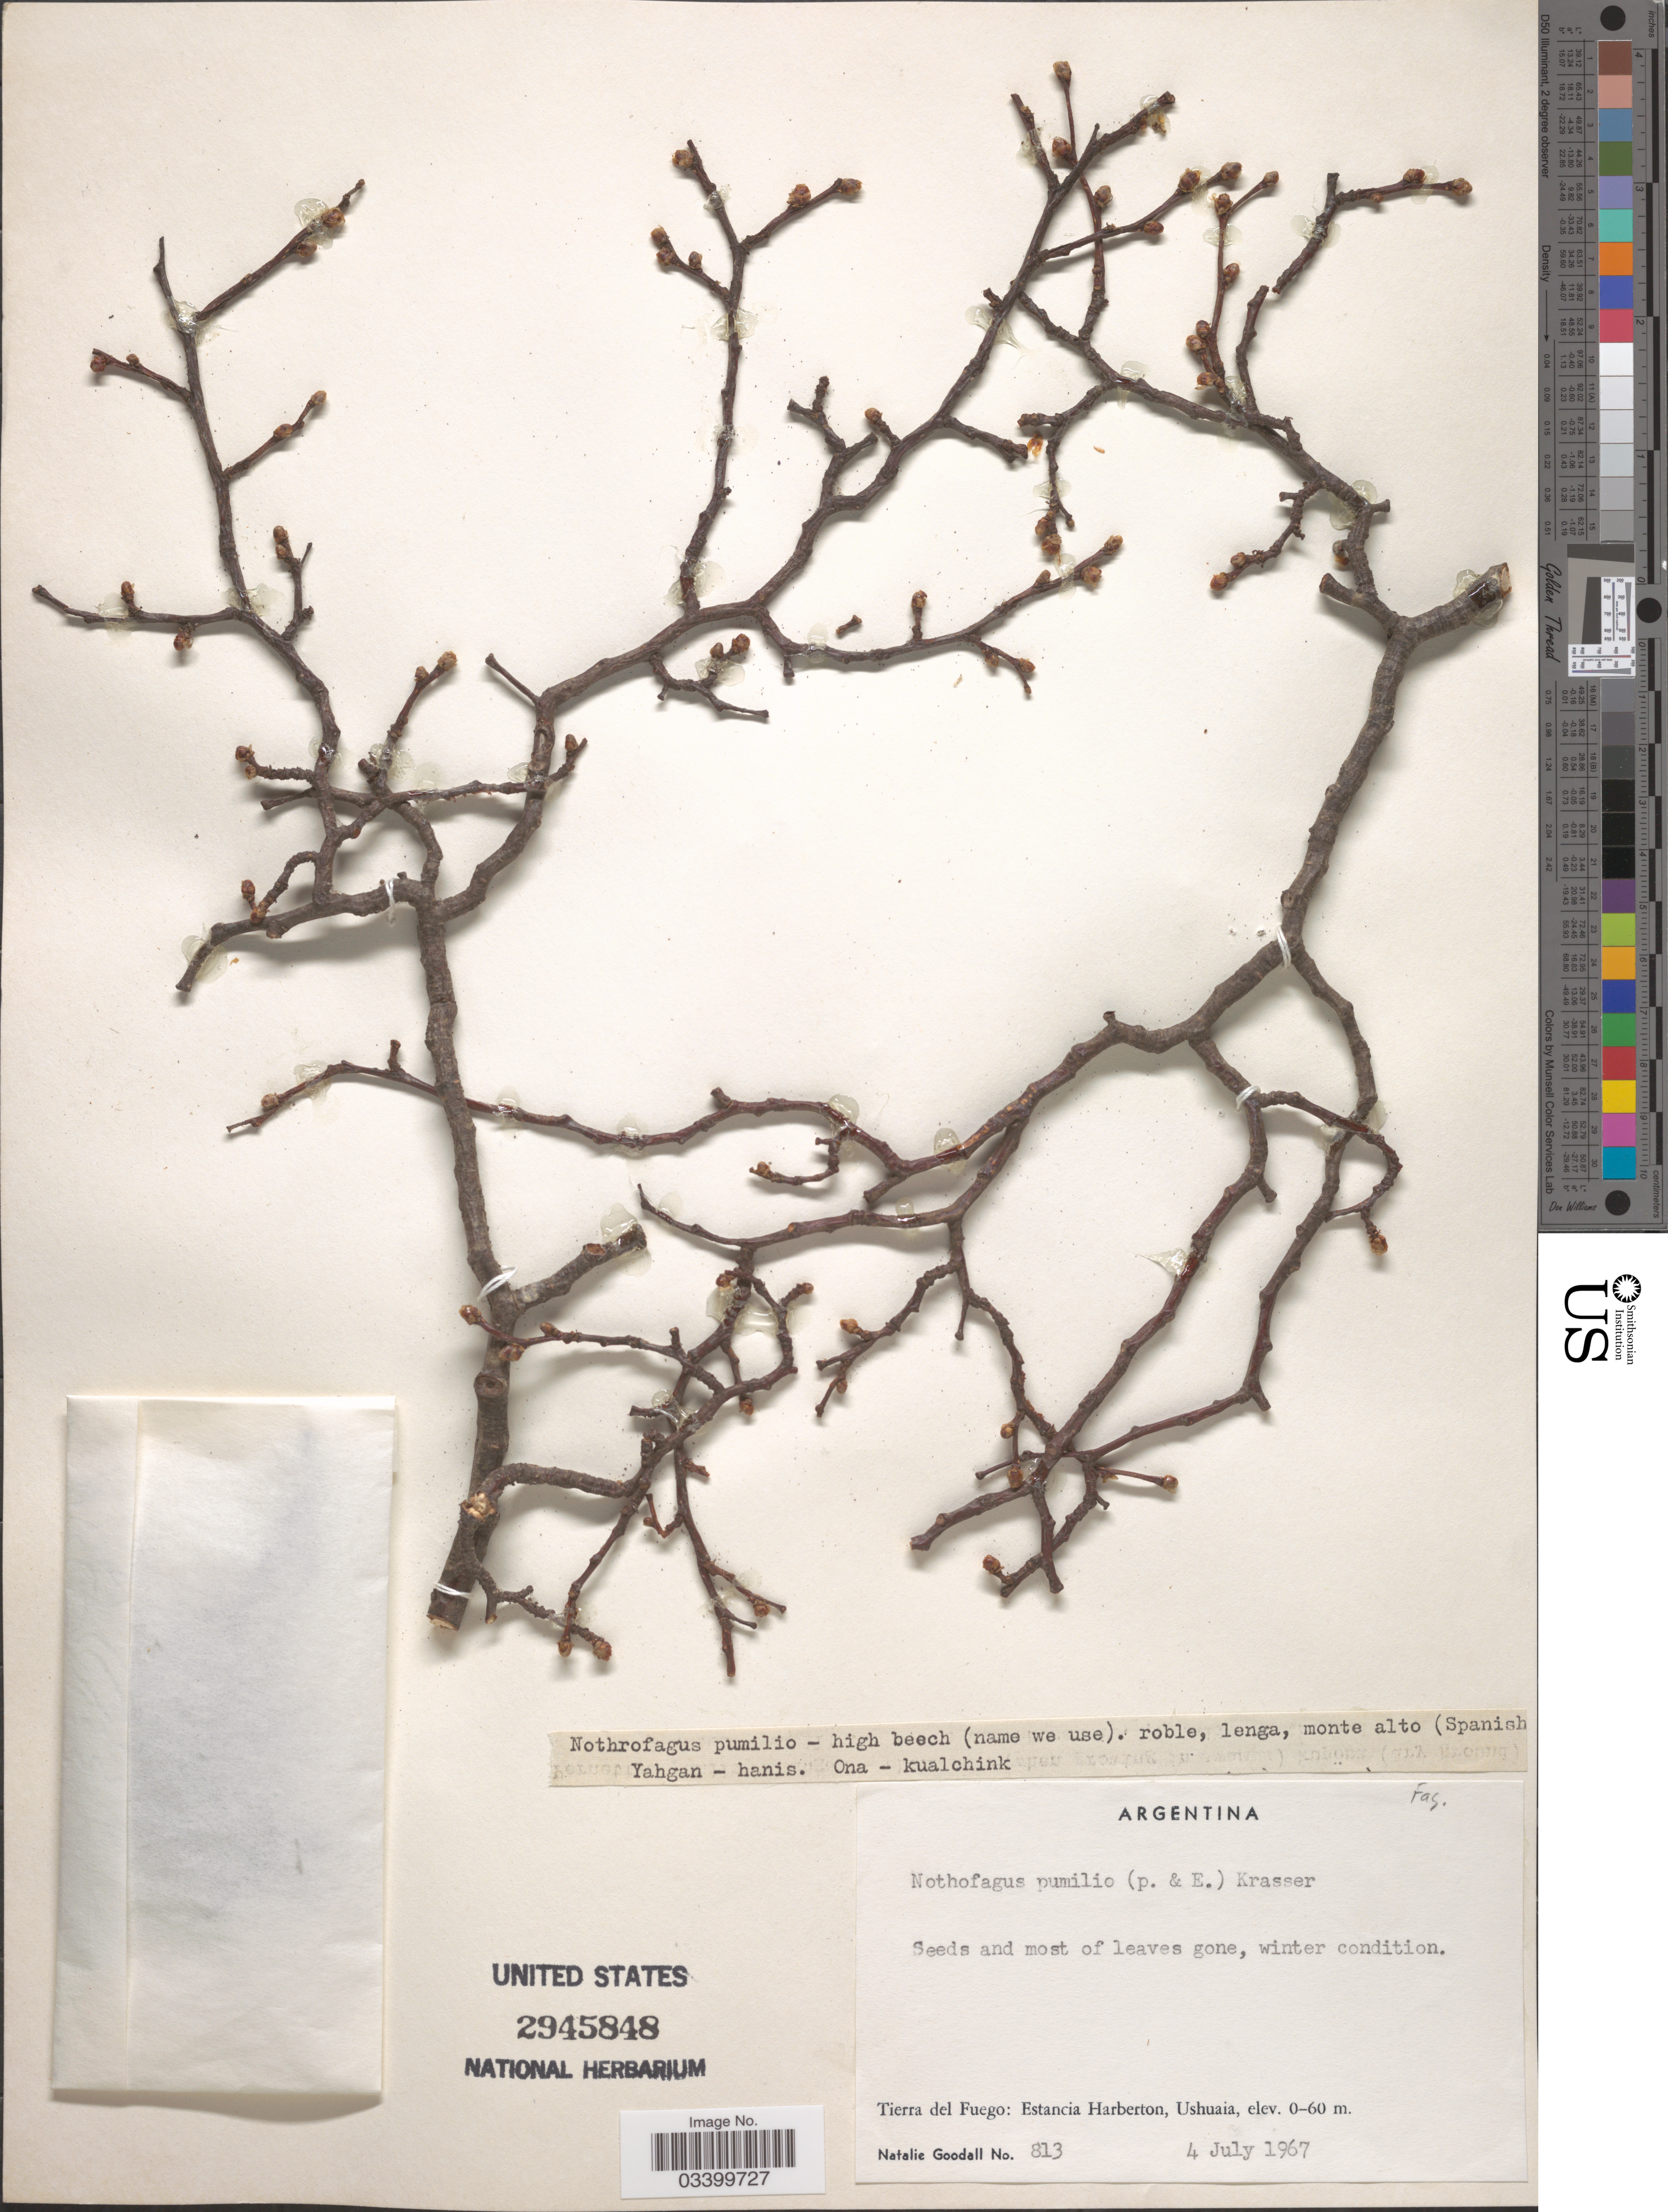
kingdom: Plantae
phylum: Tracheophyta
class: Magnoliopsida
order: Fagales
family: Nothofagaceae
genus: Nothofagus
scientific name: Nothofagus pumilio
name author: (Poepp. & Endl.) Krasser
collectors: N. Goodall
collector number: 813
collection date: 1967-07-04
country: Argentina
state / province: Tierra del Fuego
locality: Estancia Harberton, Ushuaia.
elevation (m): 0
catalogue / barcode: US 2945848